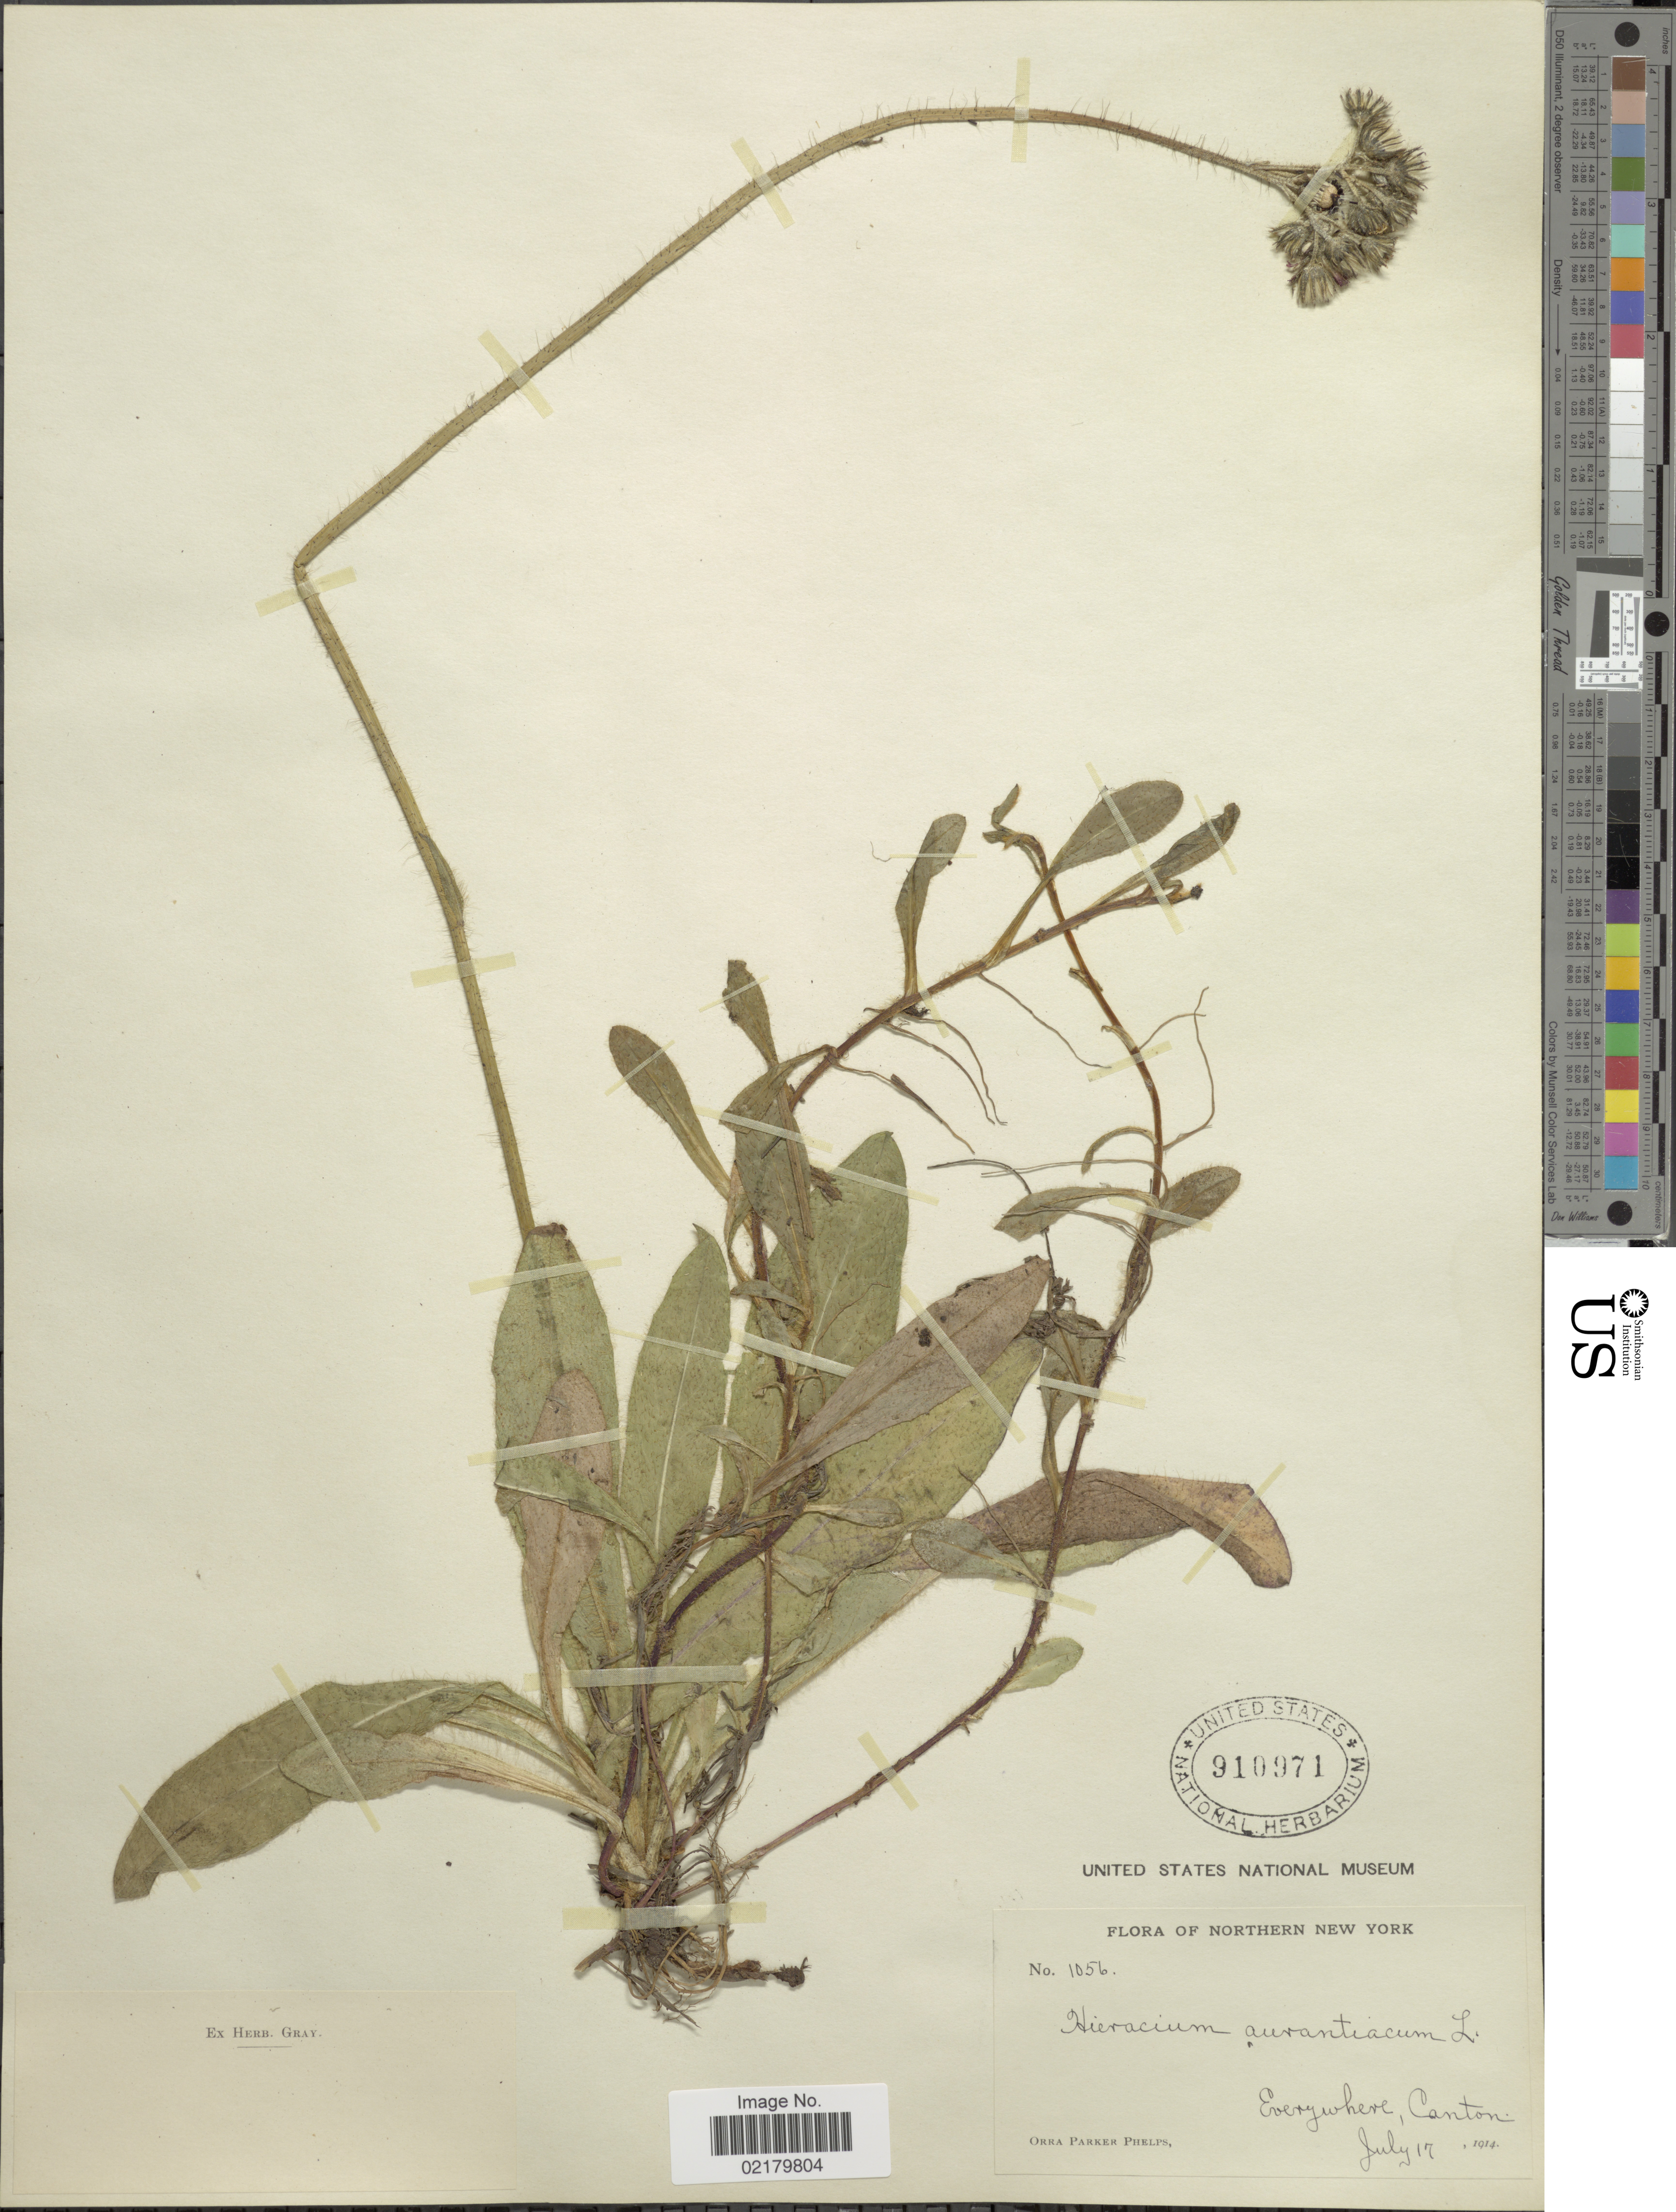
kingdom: Plantae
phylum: Tracheophyta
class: Magnoliopsida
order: Asterales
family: Asteraceae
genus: Pilosella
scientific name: Pilosella aurantiaca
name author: (L.) F.W. Schultz & Sch. Bip.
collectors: O. P. Phelps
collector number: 1056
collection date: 1914-07-17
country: United States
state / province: New York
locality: Northern New York, Everywhere, Canton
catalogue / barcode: US 910971